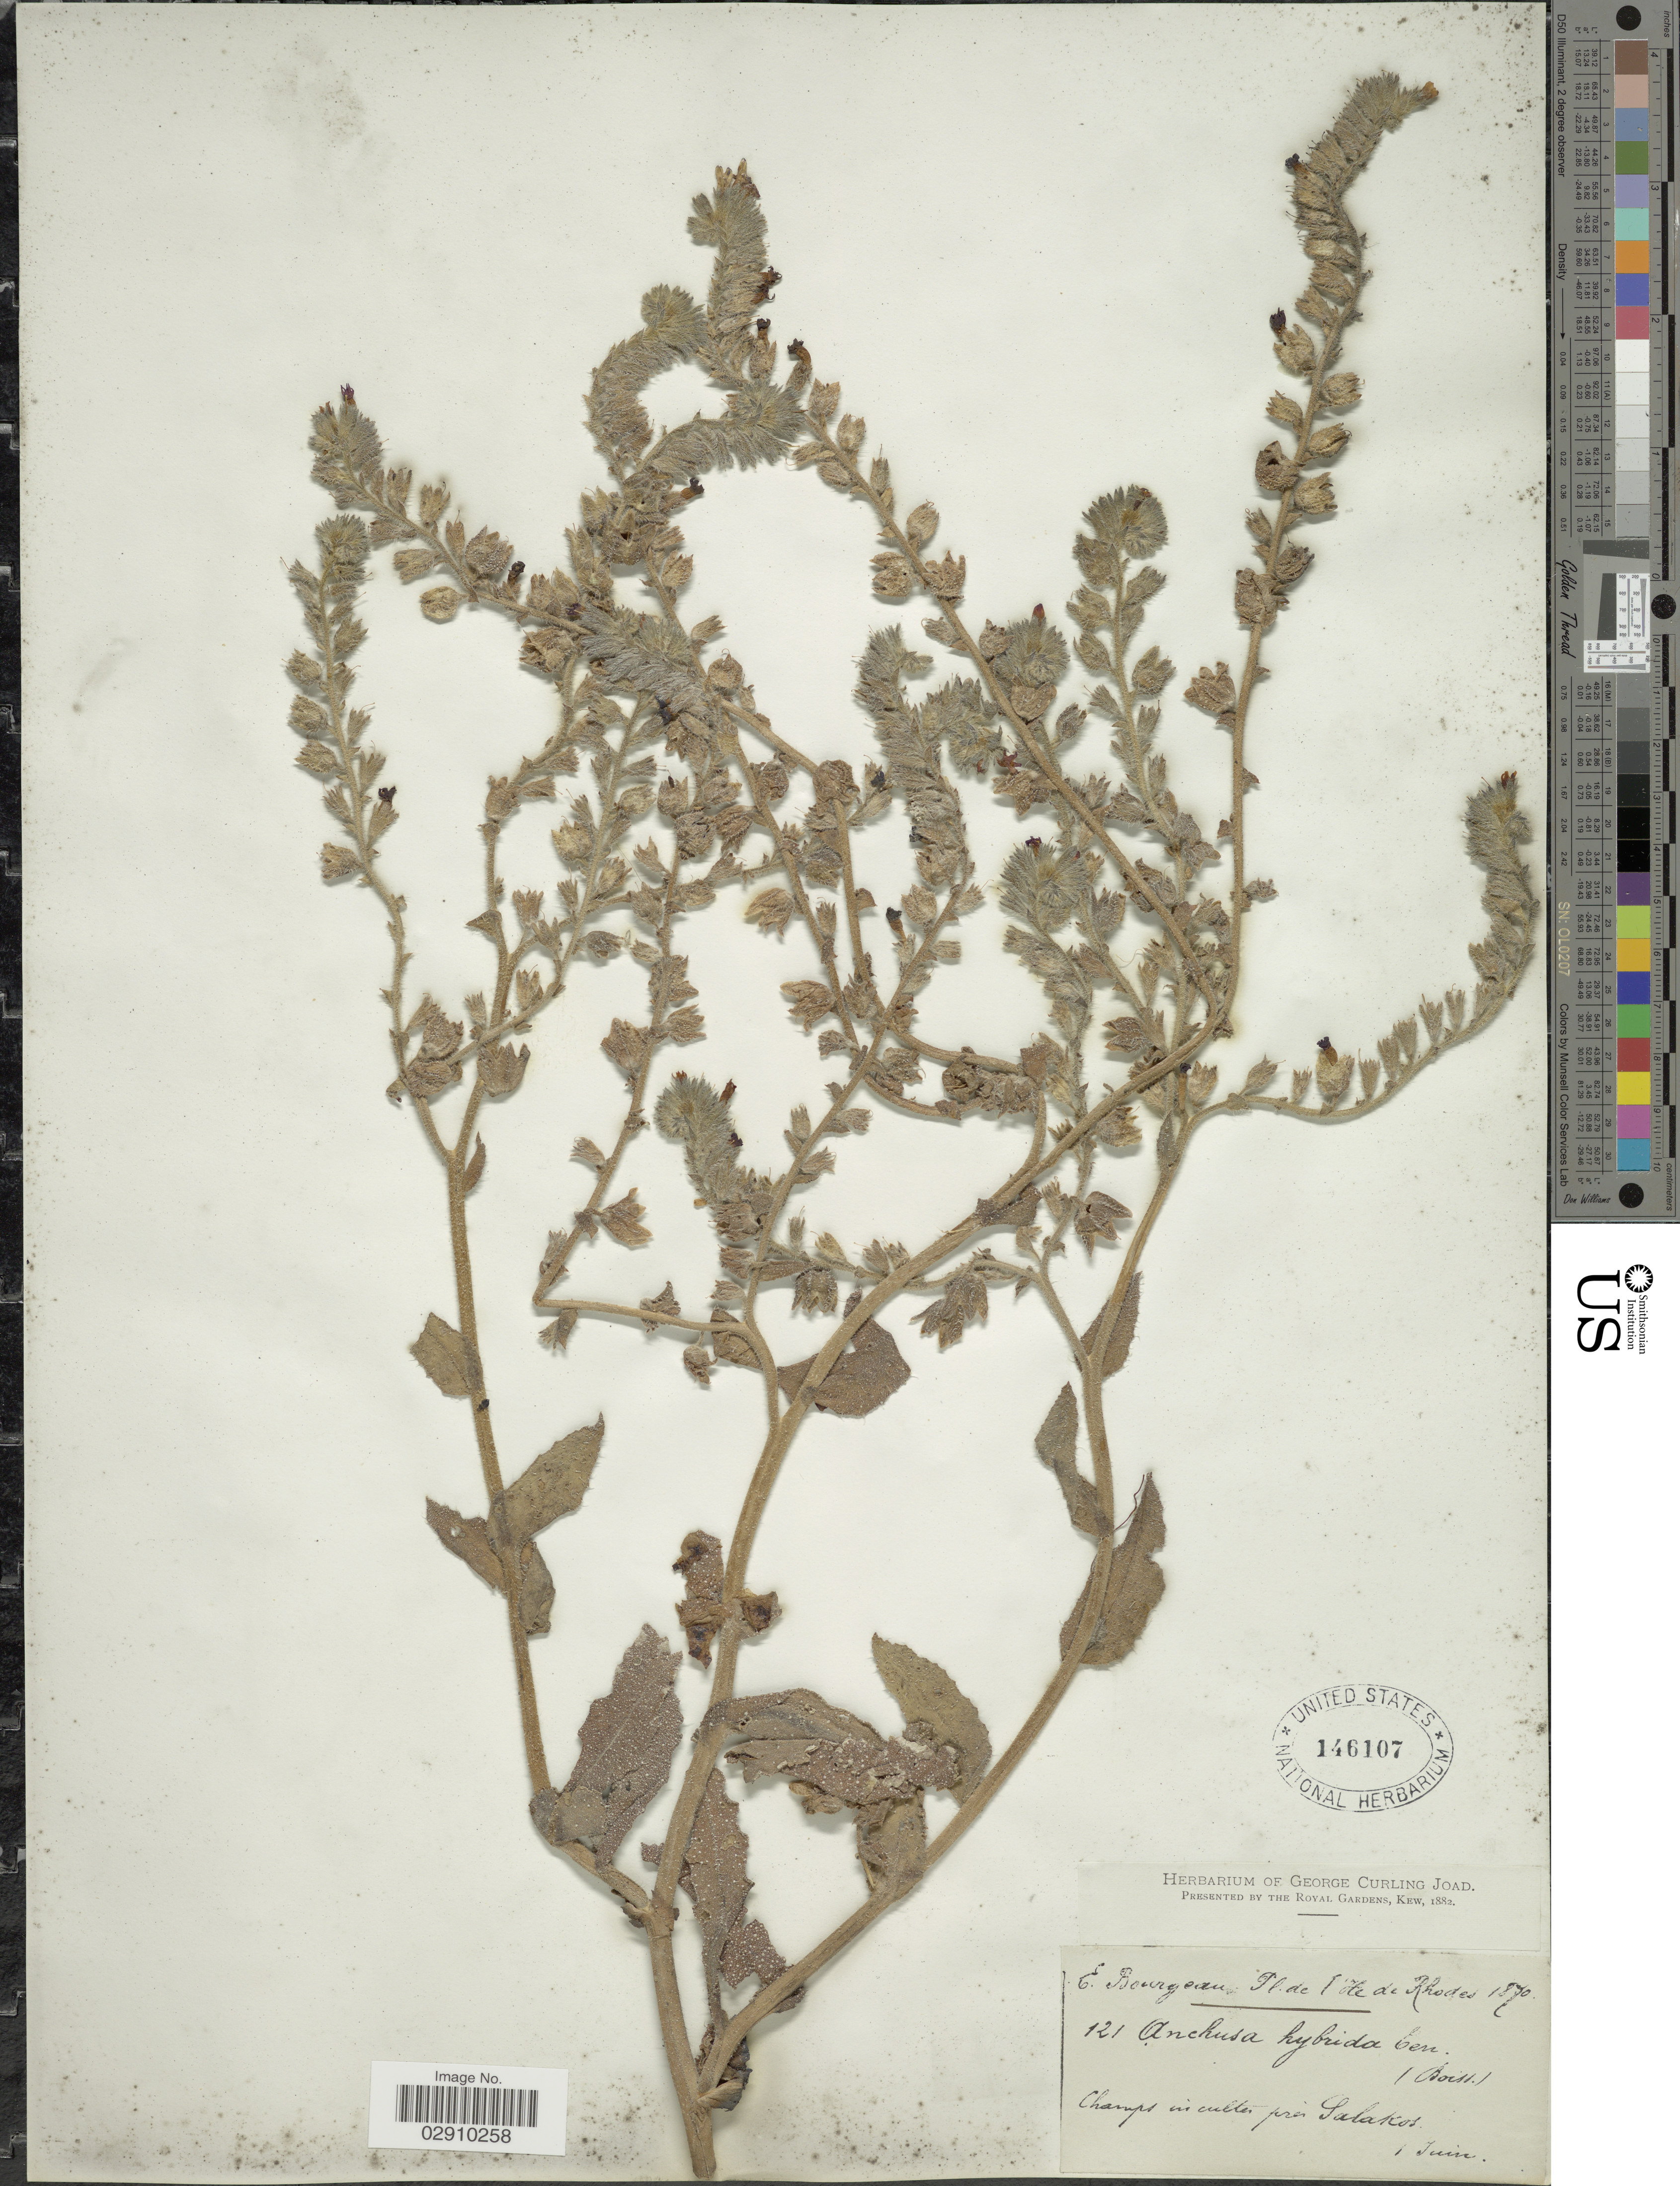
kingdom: Plantae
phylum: Tracheophyta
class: Magnoliopsida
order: Boraginales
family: Boraginaceae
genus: Anchusa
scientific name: Anchusa hybrida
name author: Ten.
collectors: E. Bourgeau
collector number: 121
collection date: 1870-06-01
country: Greece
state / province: South Aegean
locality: Champs in cultes prés Salakos.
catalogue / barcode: US 146107